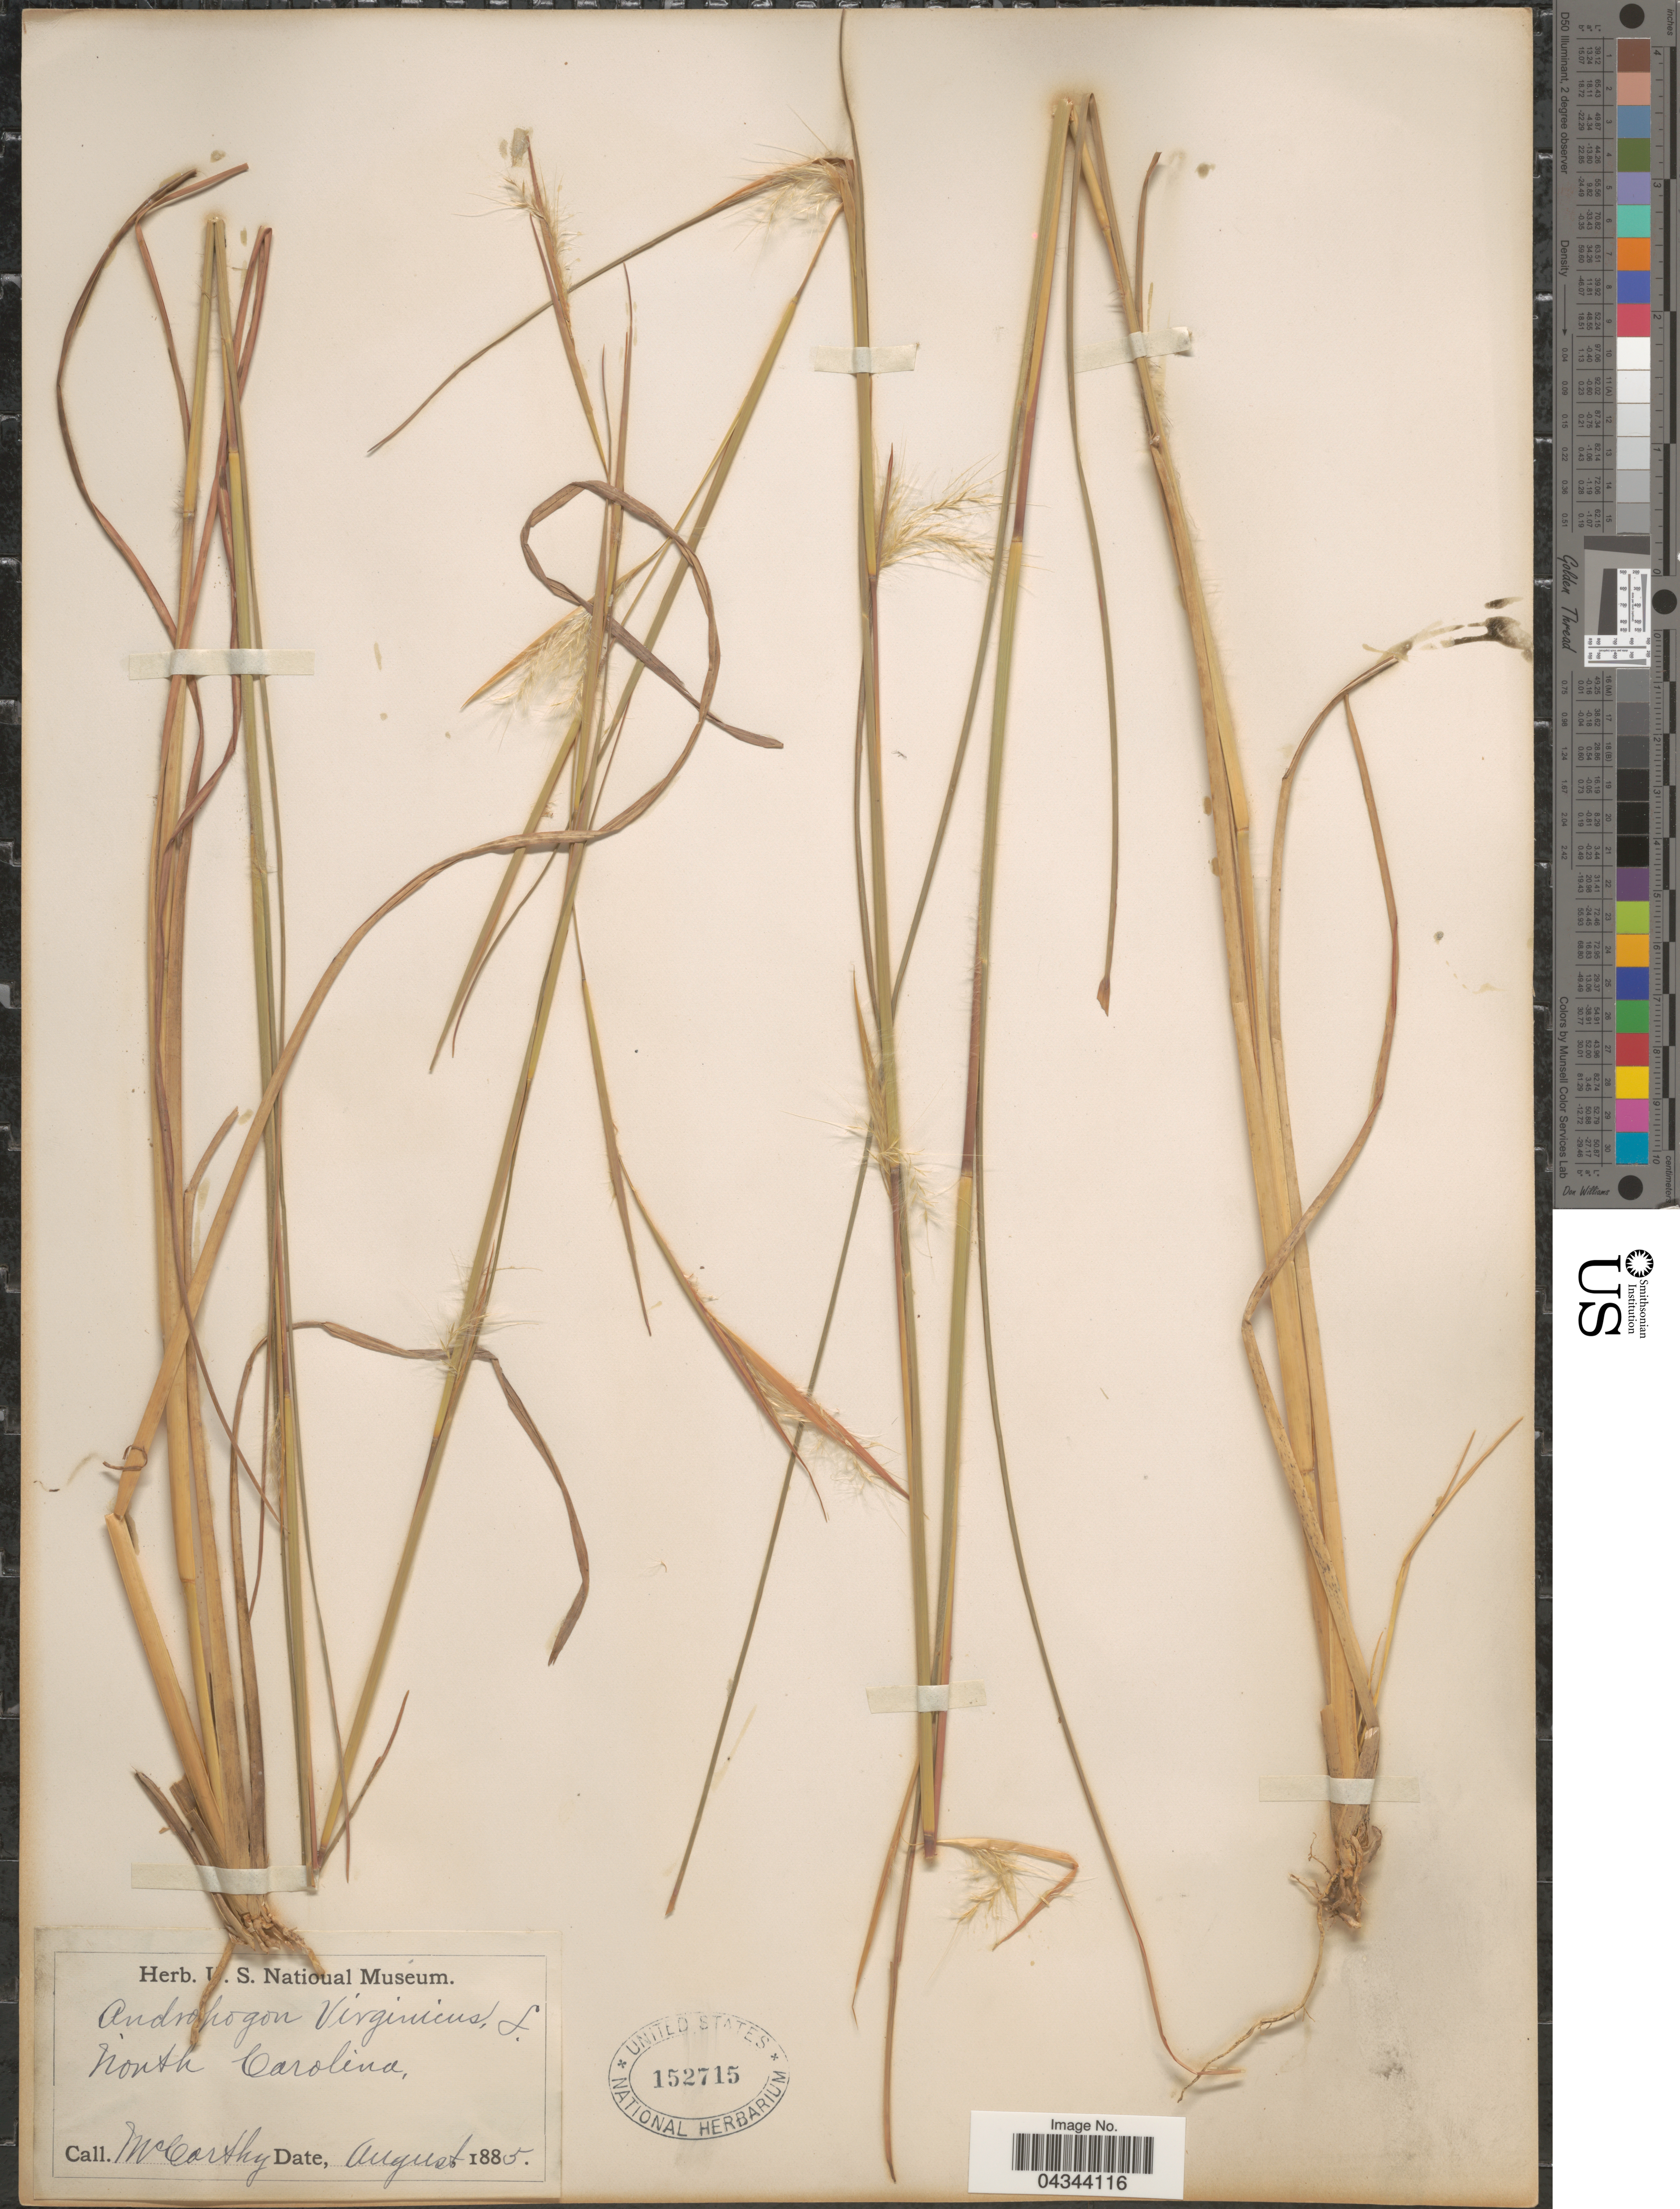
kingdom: Plantae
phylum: Tracheophyta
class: Liliopsida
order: Poales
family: Poaceae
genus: Andropogon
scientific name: Andropogon virginicus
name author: L.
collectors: -- McCarthy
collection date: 1885-08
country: United States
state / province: North Carolina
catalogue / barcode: US 152715